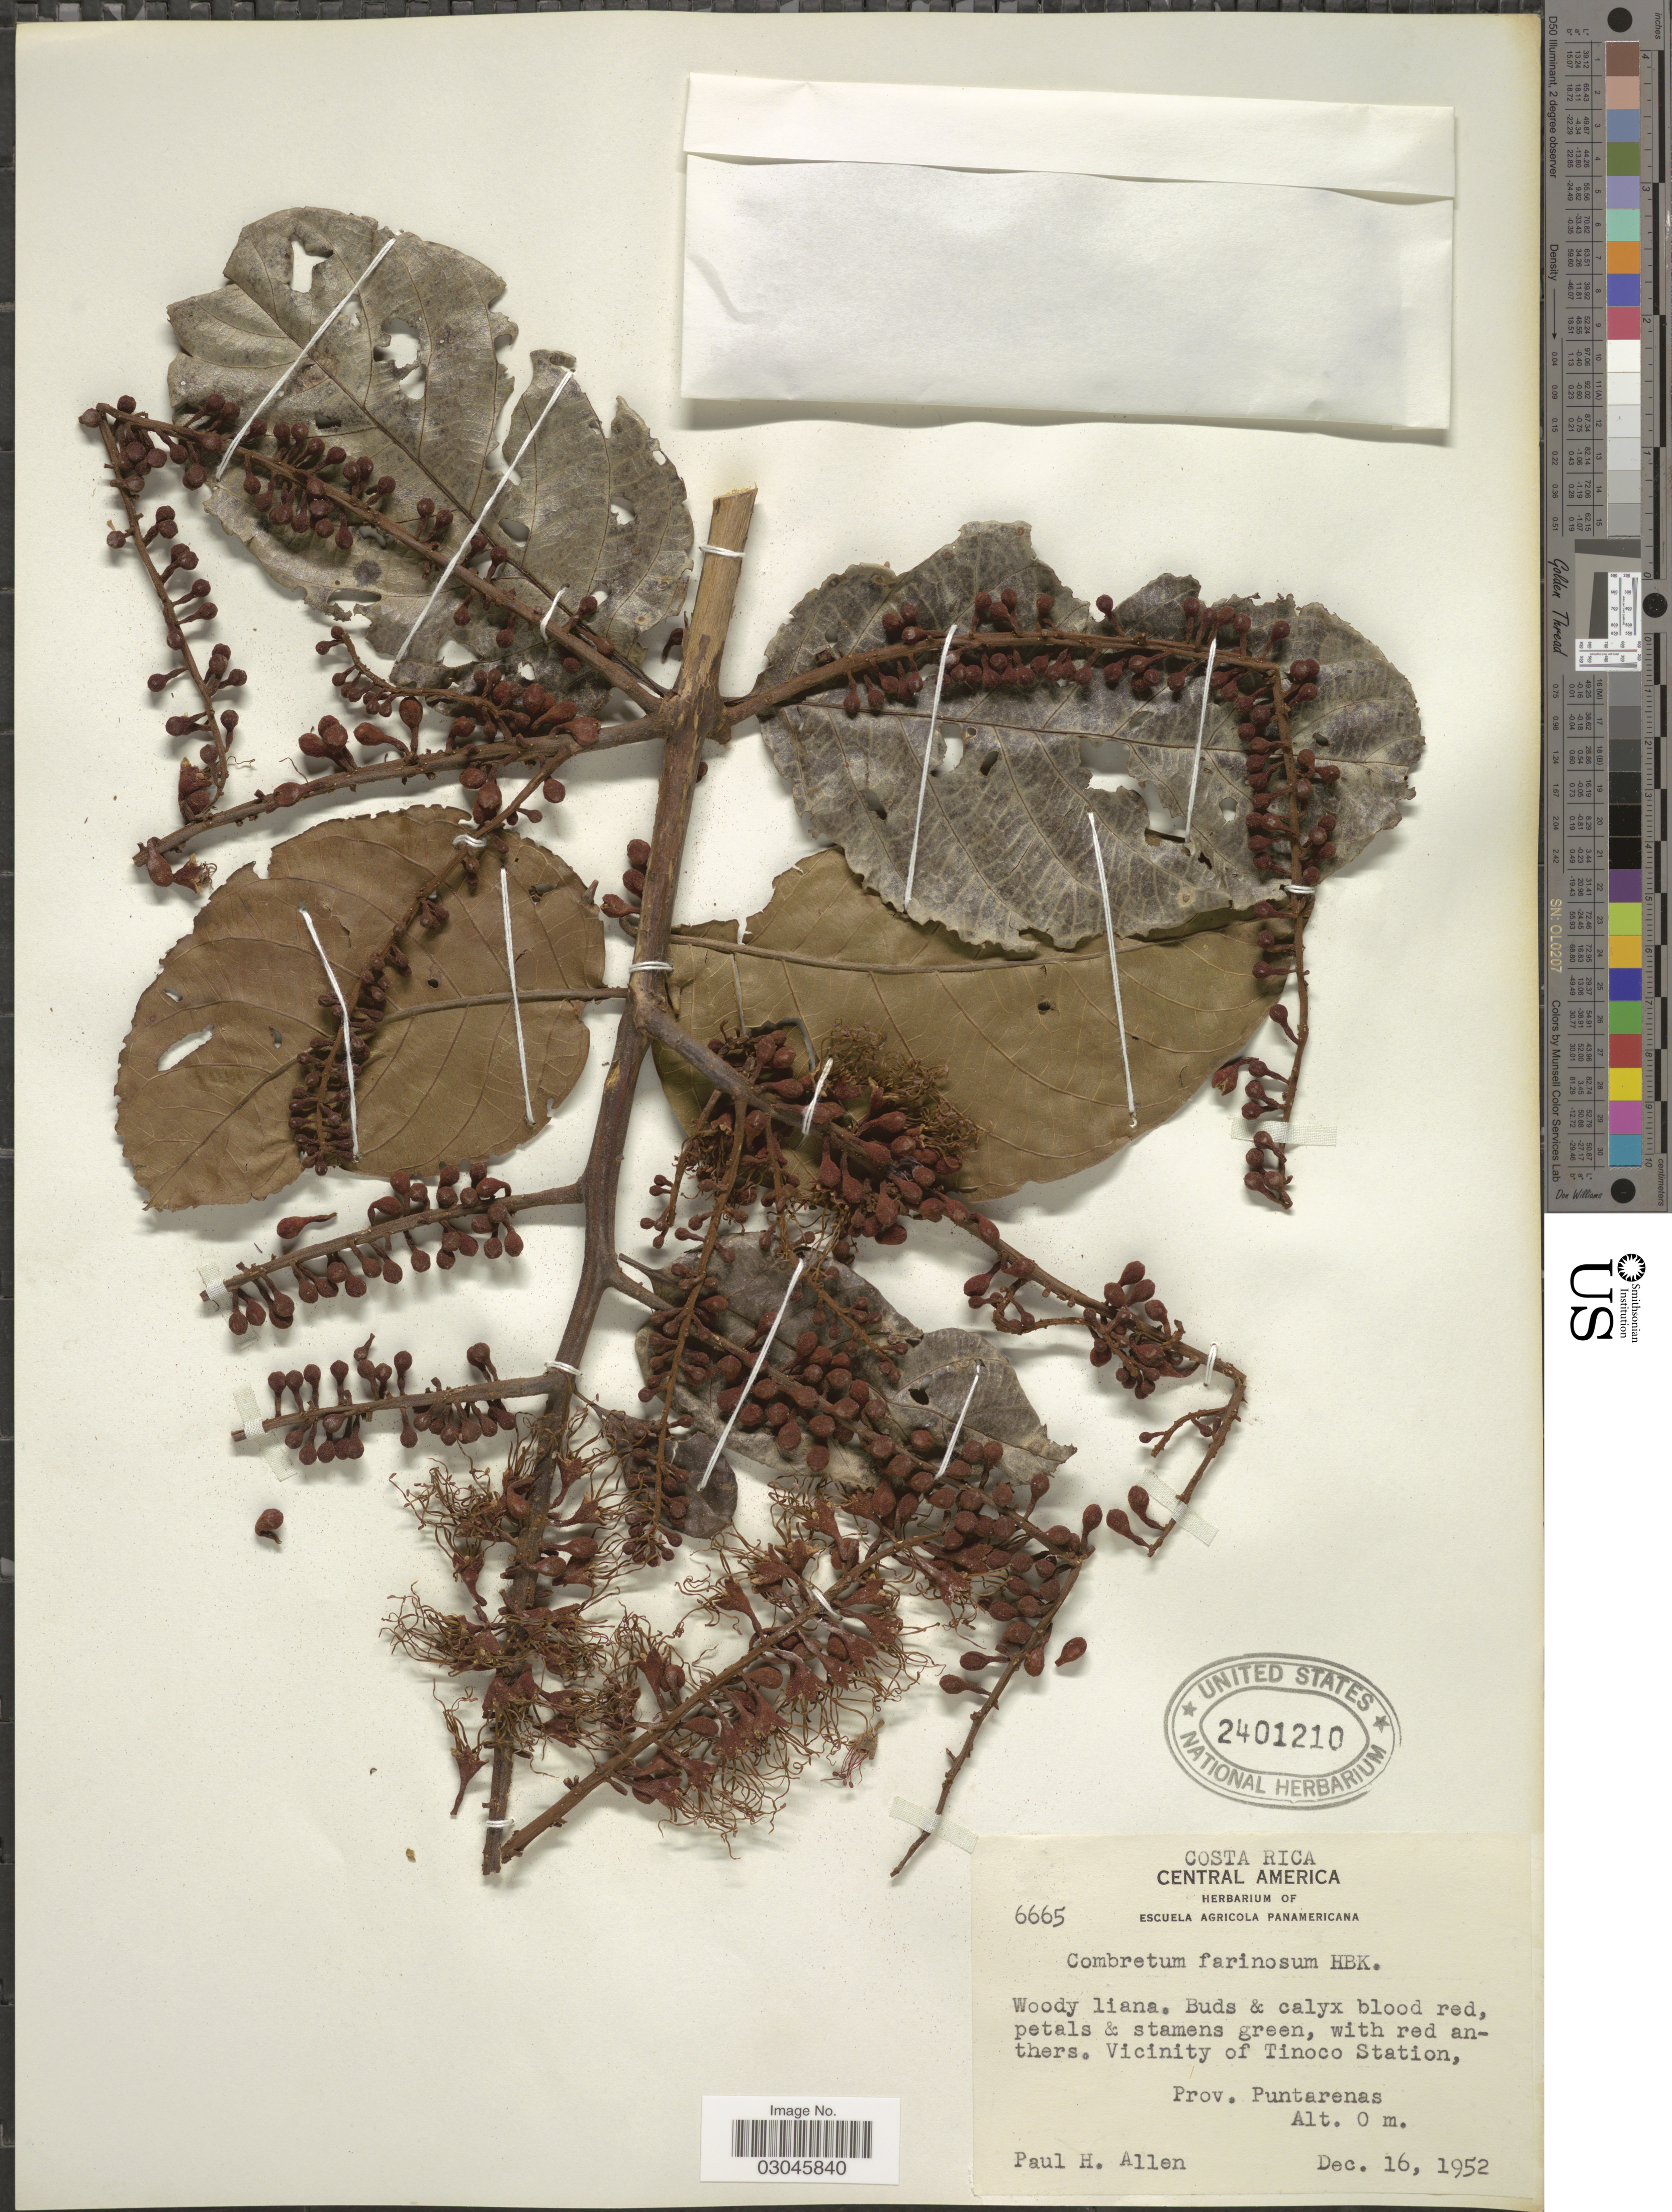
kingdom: Plantae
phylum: Tracheophyta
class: Magnoliopsida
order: Myrtales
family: Combretaceae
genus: Combretum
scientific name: Combretum fruticosum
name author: (Loefl.) Stuntz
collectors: P. H. Allen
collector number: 6665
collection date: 1952-12-16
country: Costa Rica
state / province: Puntarenas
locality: Vicinity of Tinoco Station.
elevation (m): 0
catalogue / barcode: US 2401210